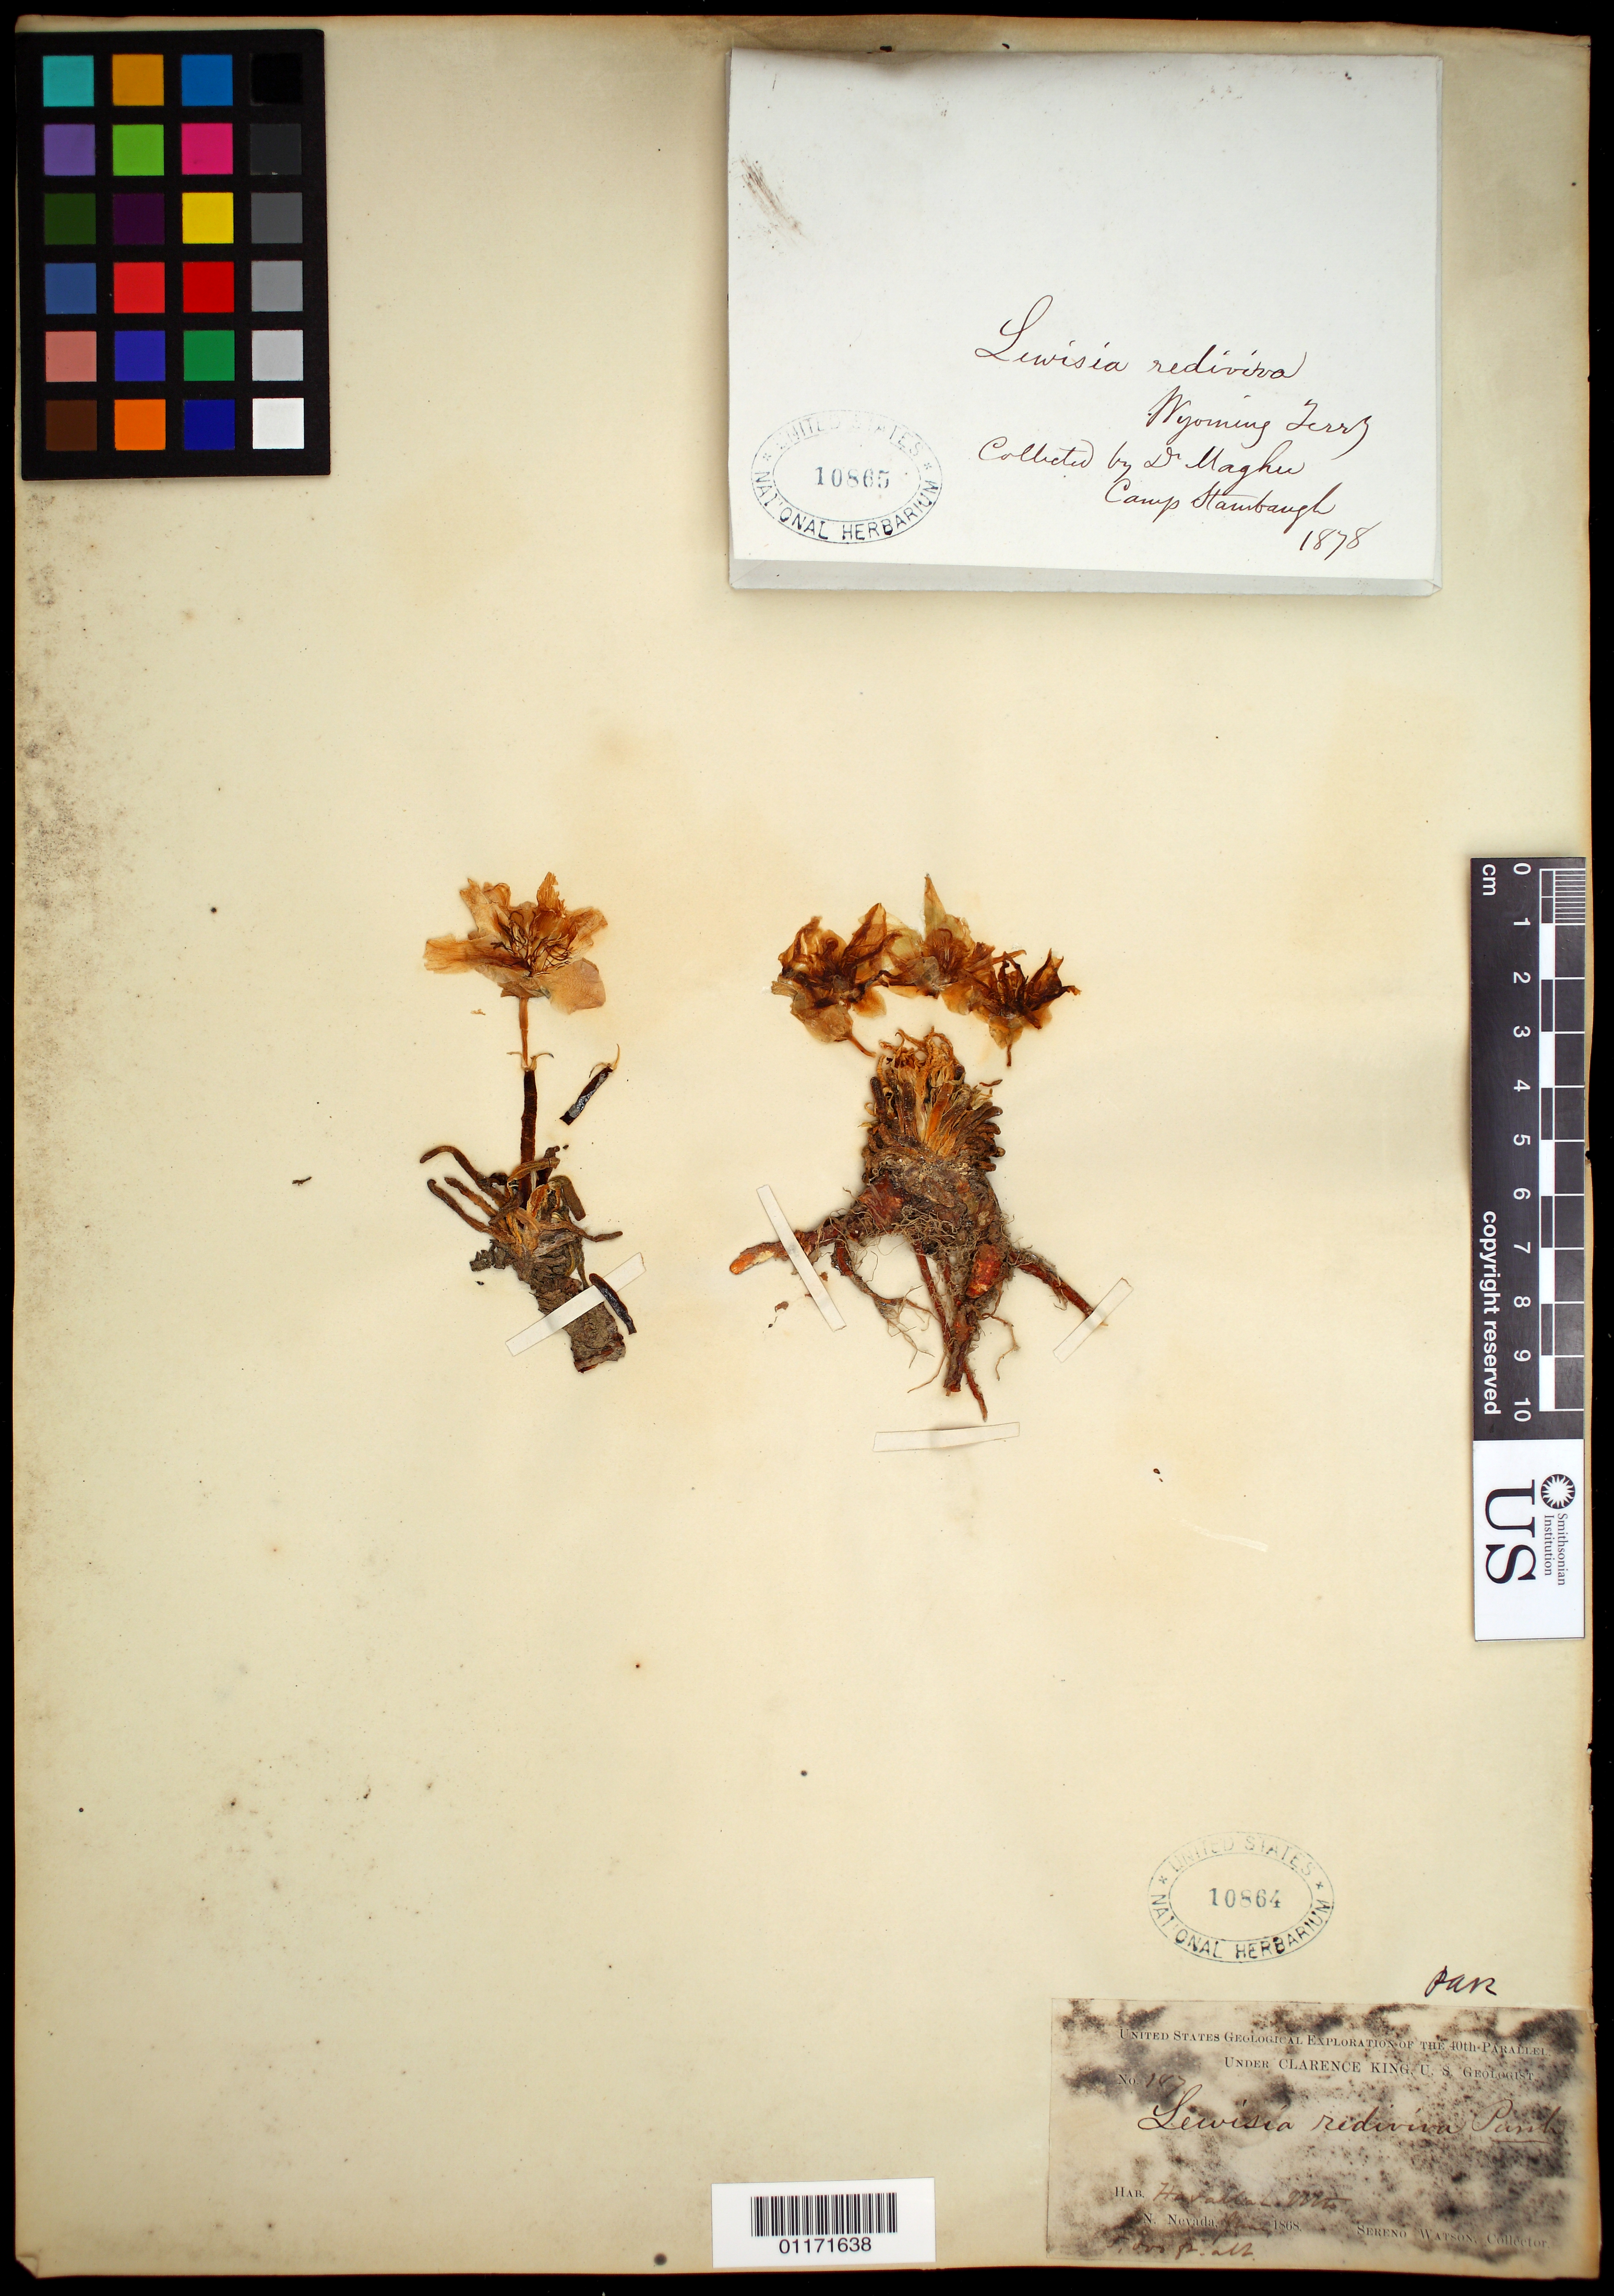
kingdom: Plantae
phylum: Tracheophyta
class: Magnoliopsida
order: Caryophyllales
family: Montiaceae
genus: Lewisia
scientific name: Lewisia rediviva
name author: Pursh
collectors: S. Watson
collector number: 187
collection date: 1868-06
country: United States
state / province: Nevada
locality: Havallah Mts., N. Nevada.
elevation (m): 1524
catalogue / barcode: US 10864